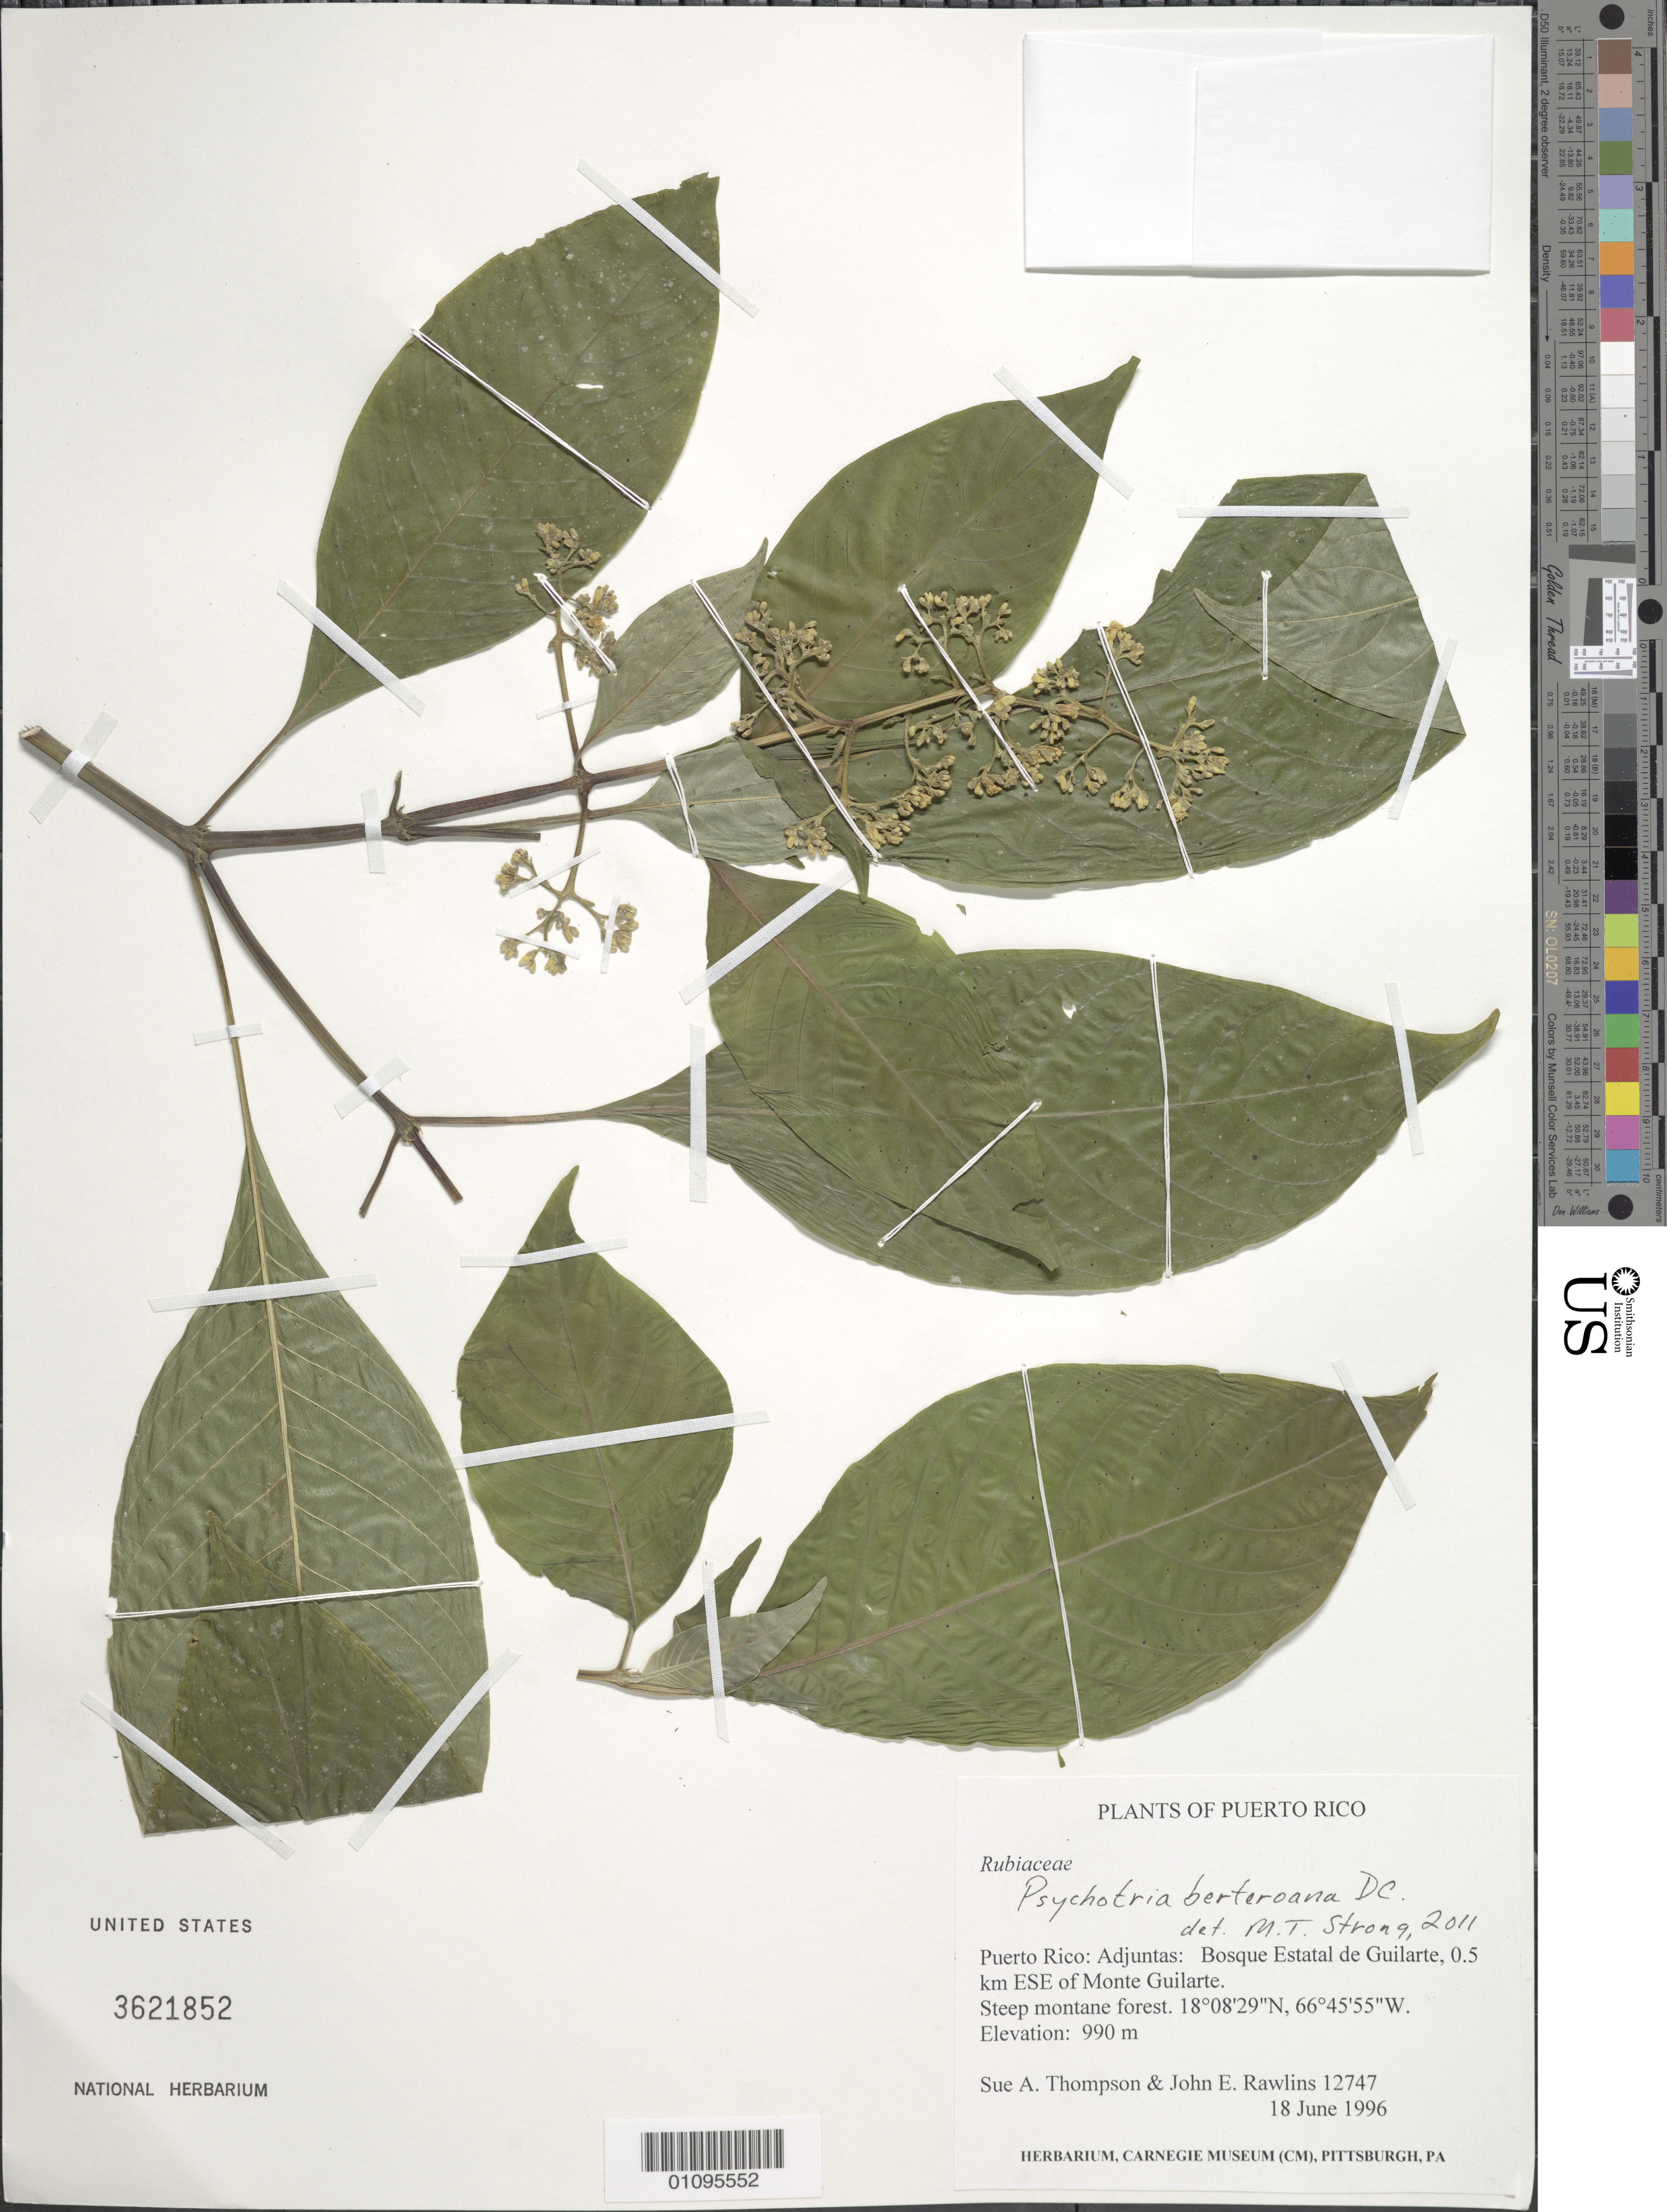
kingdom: Plantae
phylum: Tracheophyta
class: Magnoliopsida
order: Gentianales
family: Rubiaceae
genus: Psychotria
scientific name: Psychotria berteroana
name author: DC.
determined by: Strong, M. T., (US), Smithsonian Institution - National Museum of Natural History (UNITED STATES)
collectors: S. A. Thompson & J. Rawlins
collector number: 12747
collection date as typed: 18 Jun 1996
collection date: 1996-06-18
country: Puerto Rico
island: Puerto Rico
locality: Adjuntas: Bosque Estatal de Guilarte, 0.5 km ESE of Monte Guilarte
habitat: Steep montane forest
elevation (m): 990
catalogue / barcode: US 3621852